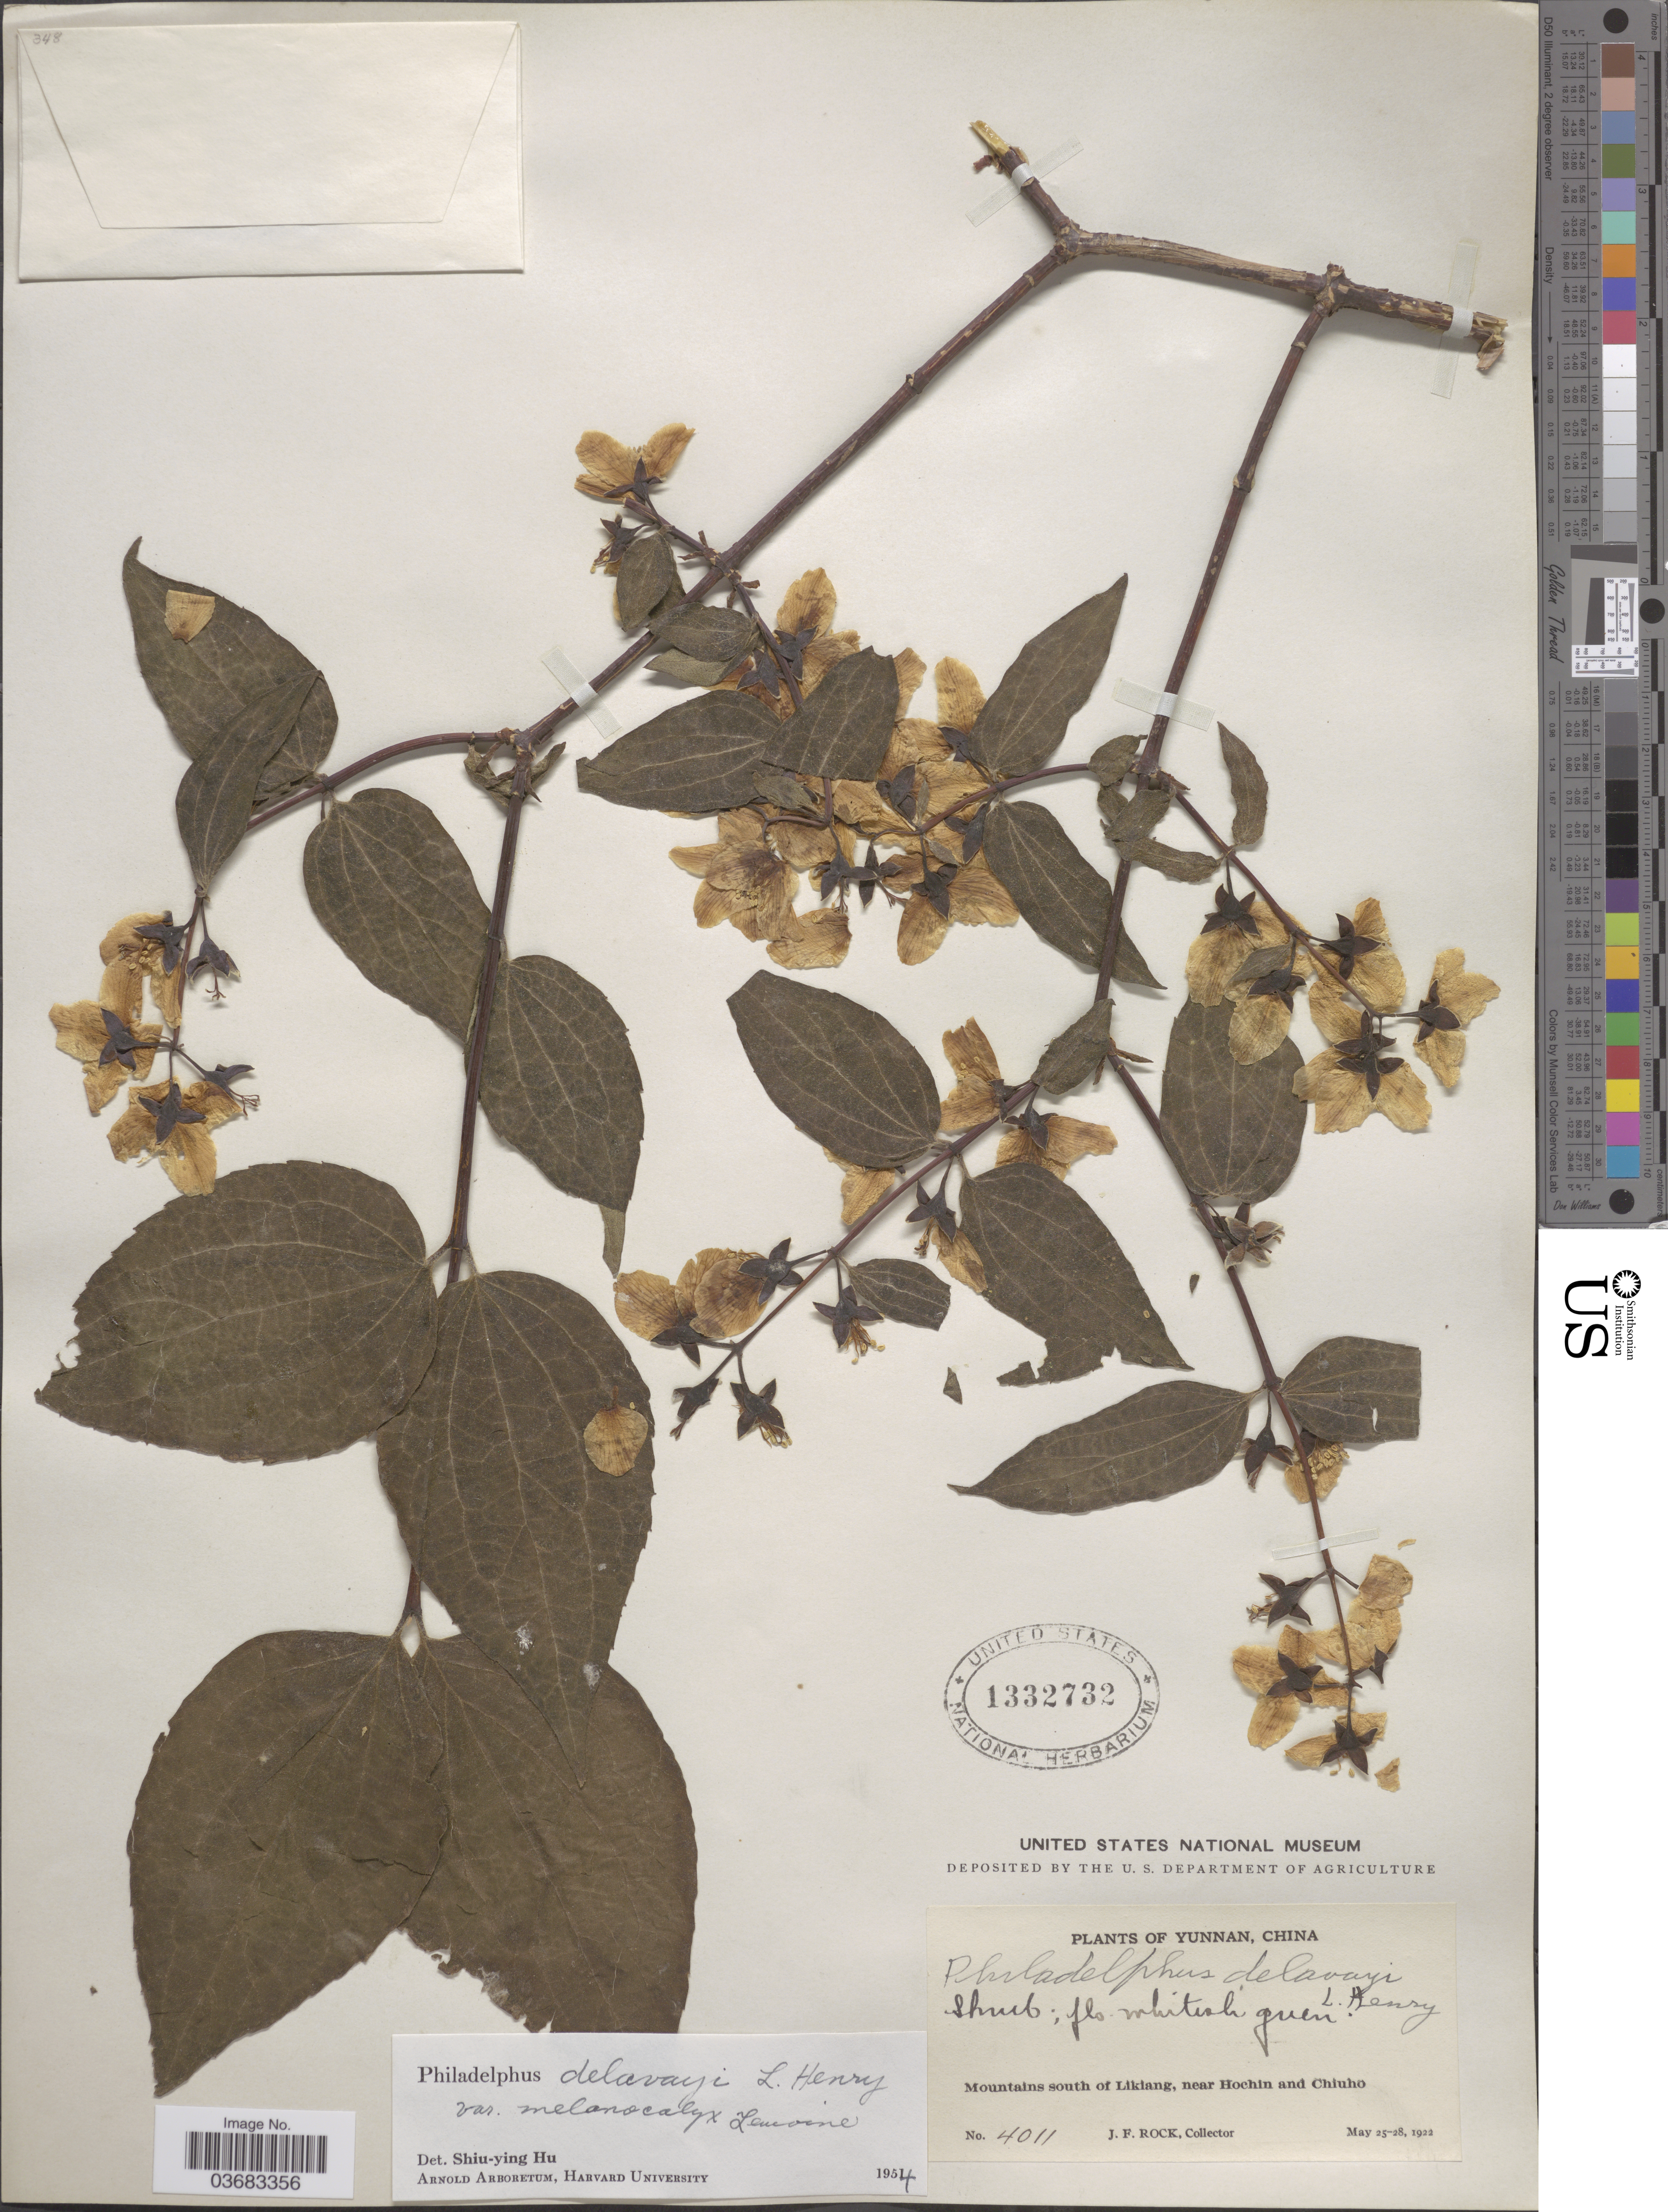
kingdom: Plantae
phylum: Tracheophyta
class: Magnoliopsida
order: Cornales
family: Hydrangeaceae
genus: Philadelphus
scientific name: Philadelphus delavayi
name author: L.Henry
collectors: J. Rock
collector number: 4011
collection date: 1922-05-25/1922-05-28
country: China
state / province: Yunnan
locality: Mountains south of Likiang, near Hochin and Chiuho.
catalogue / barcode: US 1332732